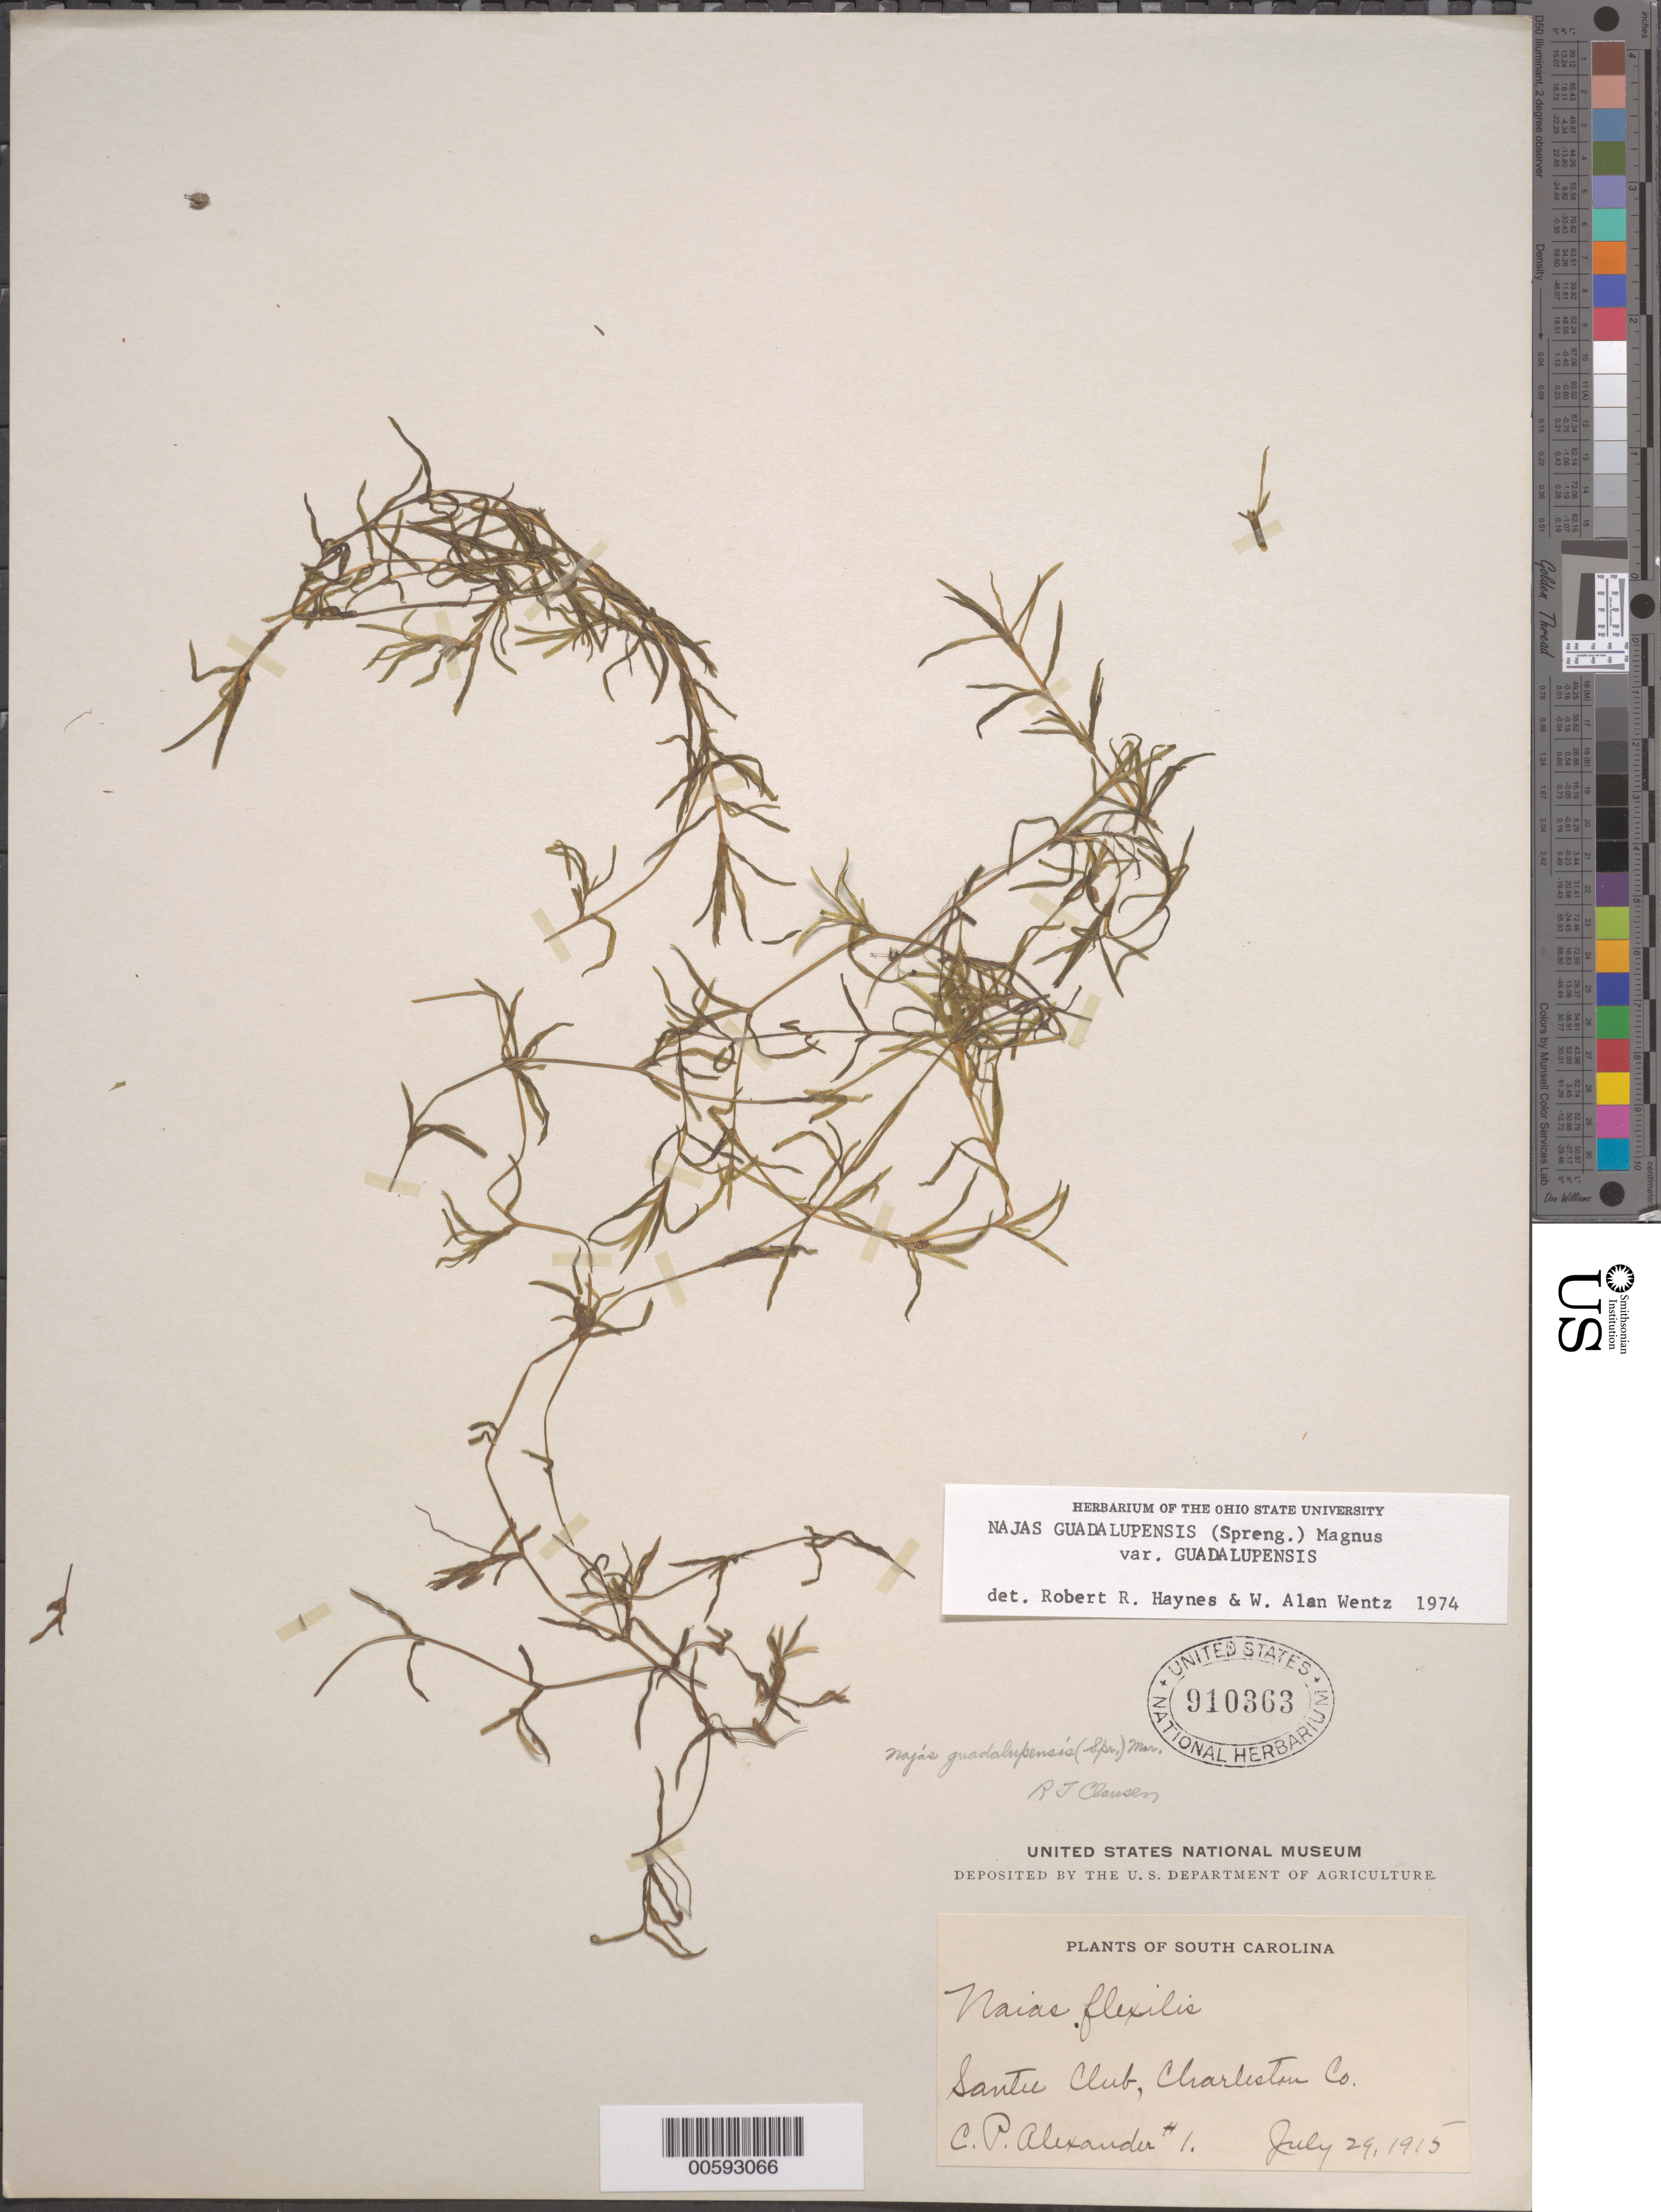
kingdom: Plantae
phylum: Tracheophyta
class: Liliopsida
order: Alismatales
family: Hydrocharitaceae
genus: Najas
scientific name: Najas guadalupensis var. guadalupensis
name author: (Spreng.) Magnus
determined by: Haynes, R. R.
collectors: C. P. Alexander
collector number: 1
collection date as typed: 29 Jul 1915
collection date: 1915-07-29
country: United States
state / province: South Carolina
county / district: Charleston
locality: Santee Club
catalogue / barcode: US 910363